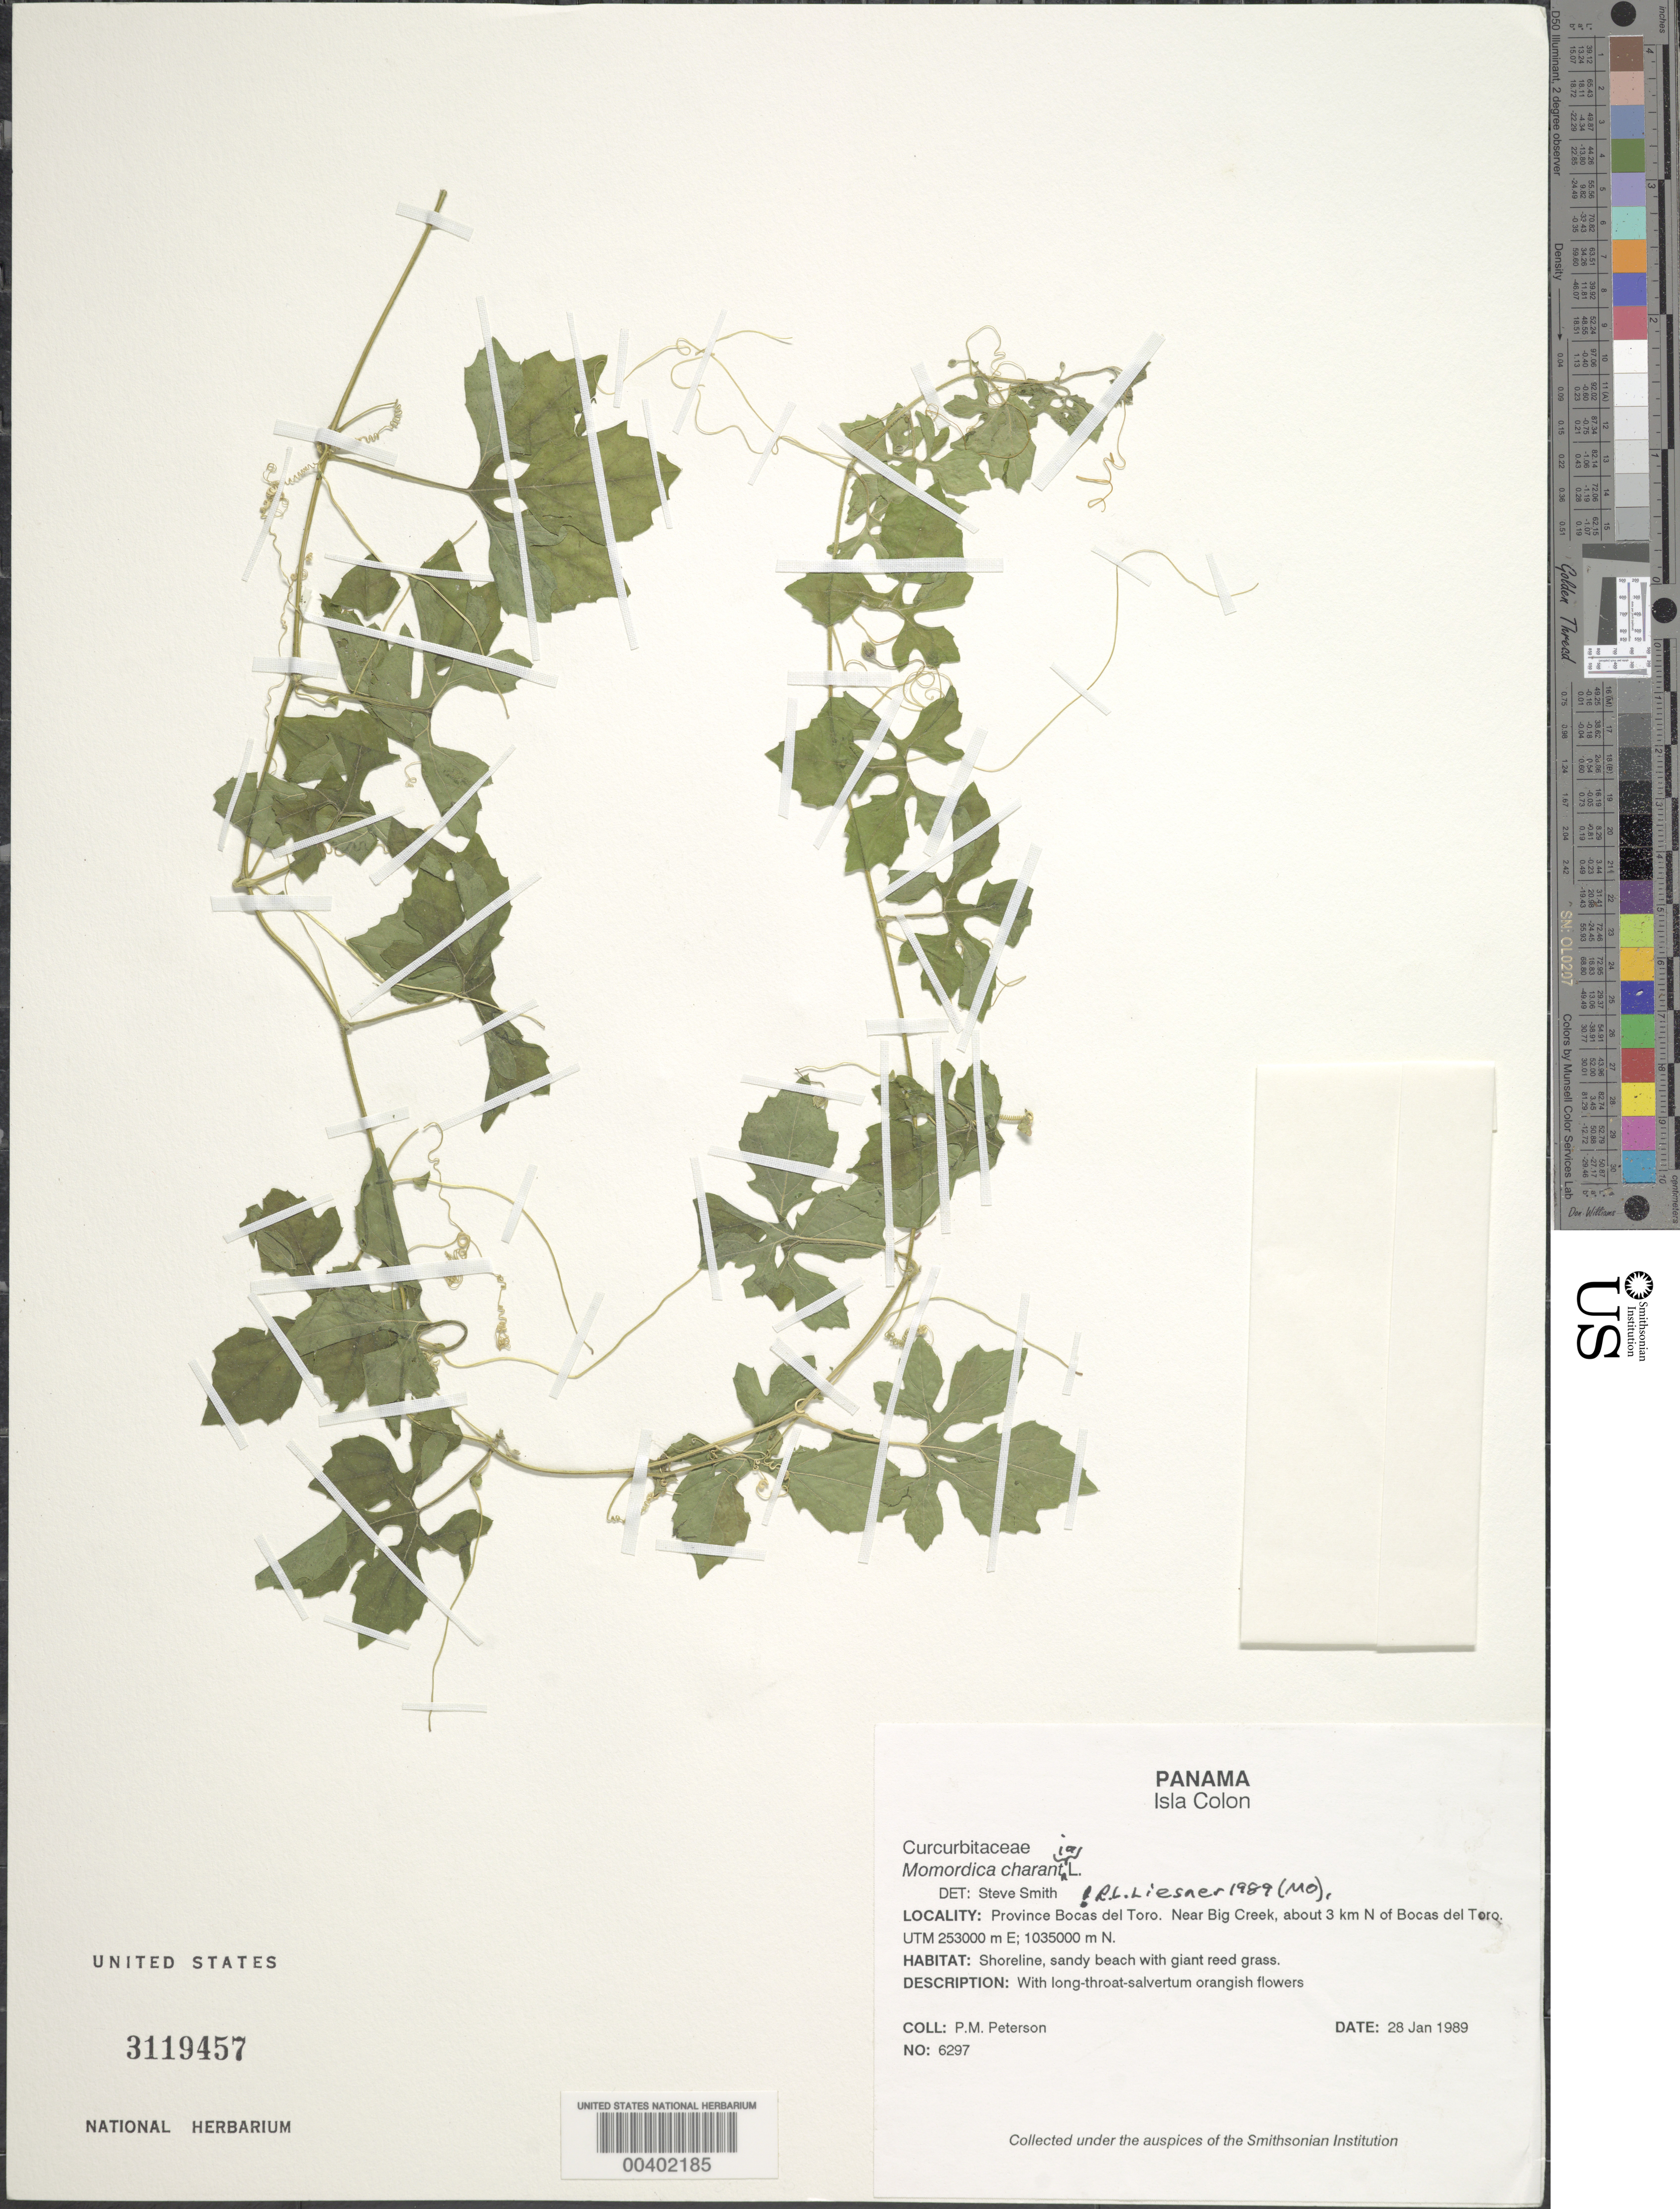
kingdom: Plantae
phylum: Tracheophyta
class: Magnoliopsida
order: Cucurbitales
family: Cucurbitaceae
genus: Momordica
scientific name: Momordica charantia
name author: L.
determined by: Liesner, R. L.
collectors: P. M. Peterson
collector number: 06297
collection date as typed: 28 Jan 1989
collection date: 1989-01-28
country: Panama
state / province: Bocas del Toro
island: Colón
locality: Isla Colon, near Big Creek, about 3 km N of Bocas del Toro. UTM 253000 m E; 1035000 m N.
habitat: Shoreline, sandy beach with giant reed grass.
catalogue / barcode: US 3119457